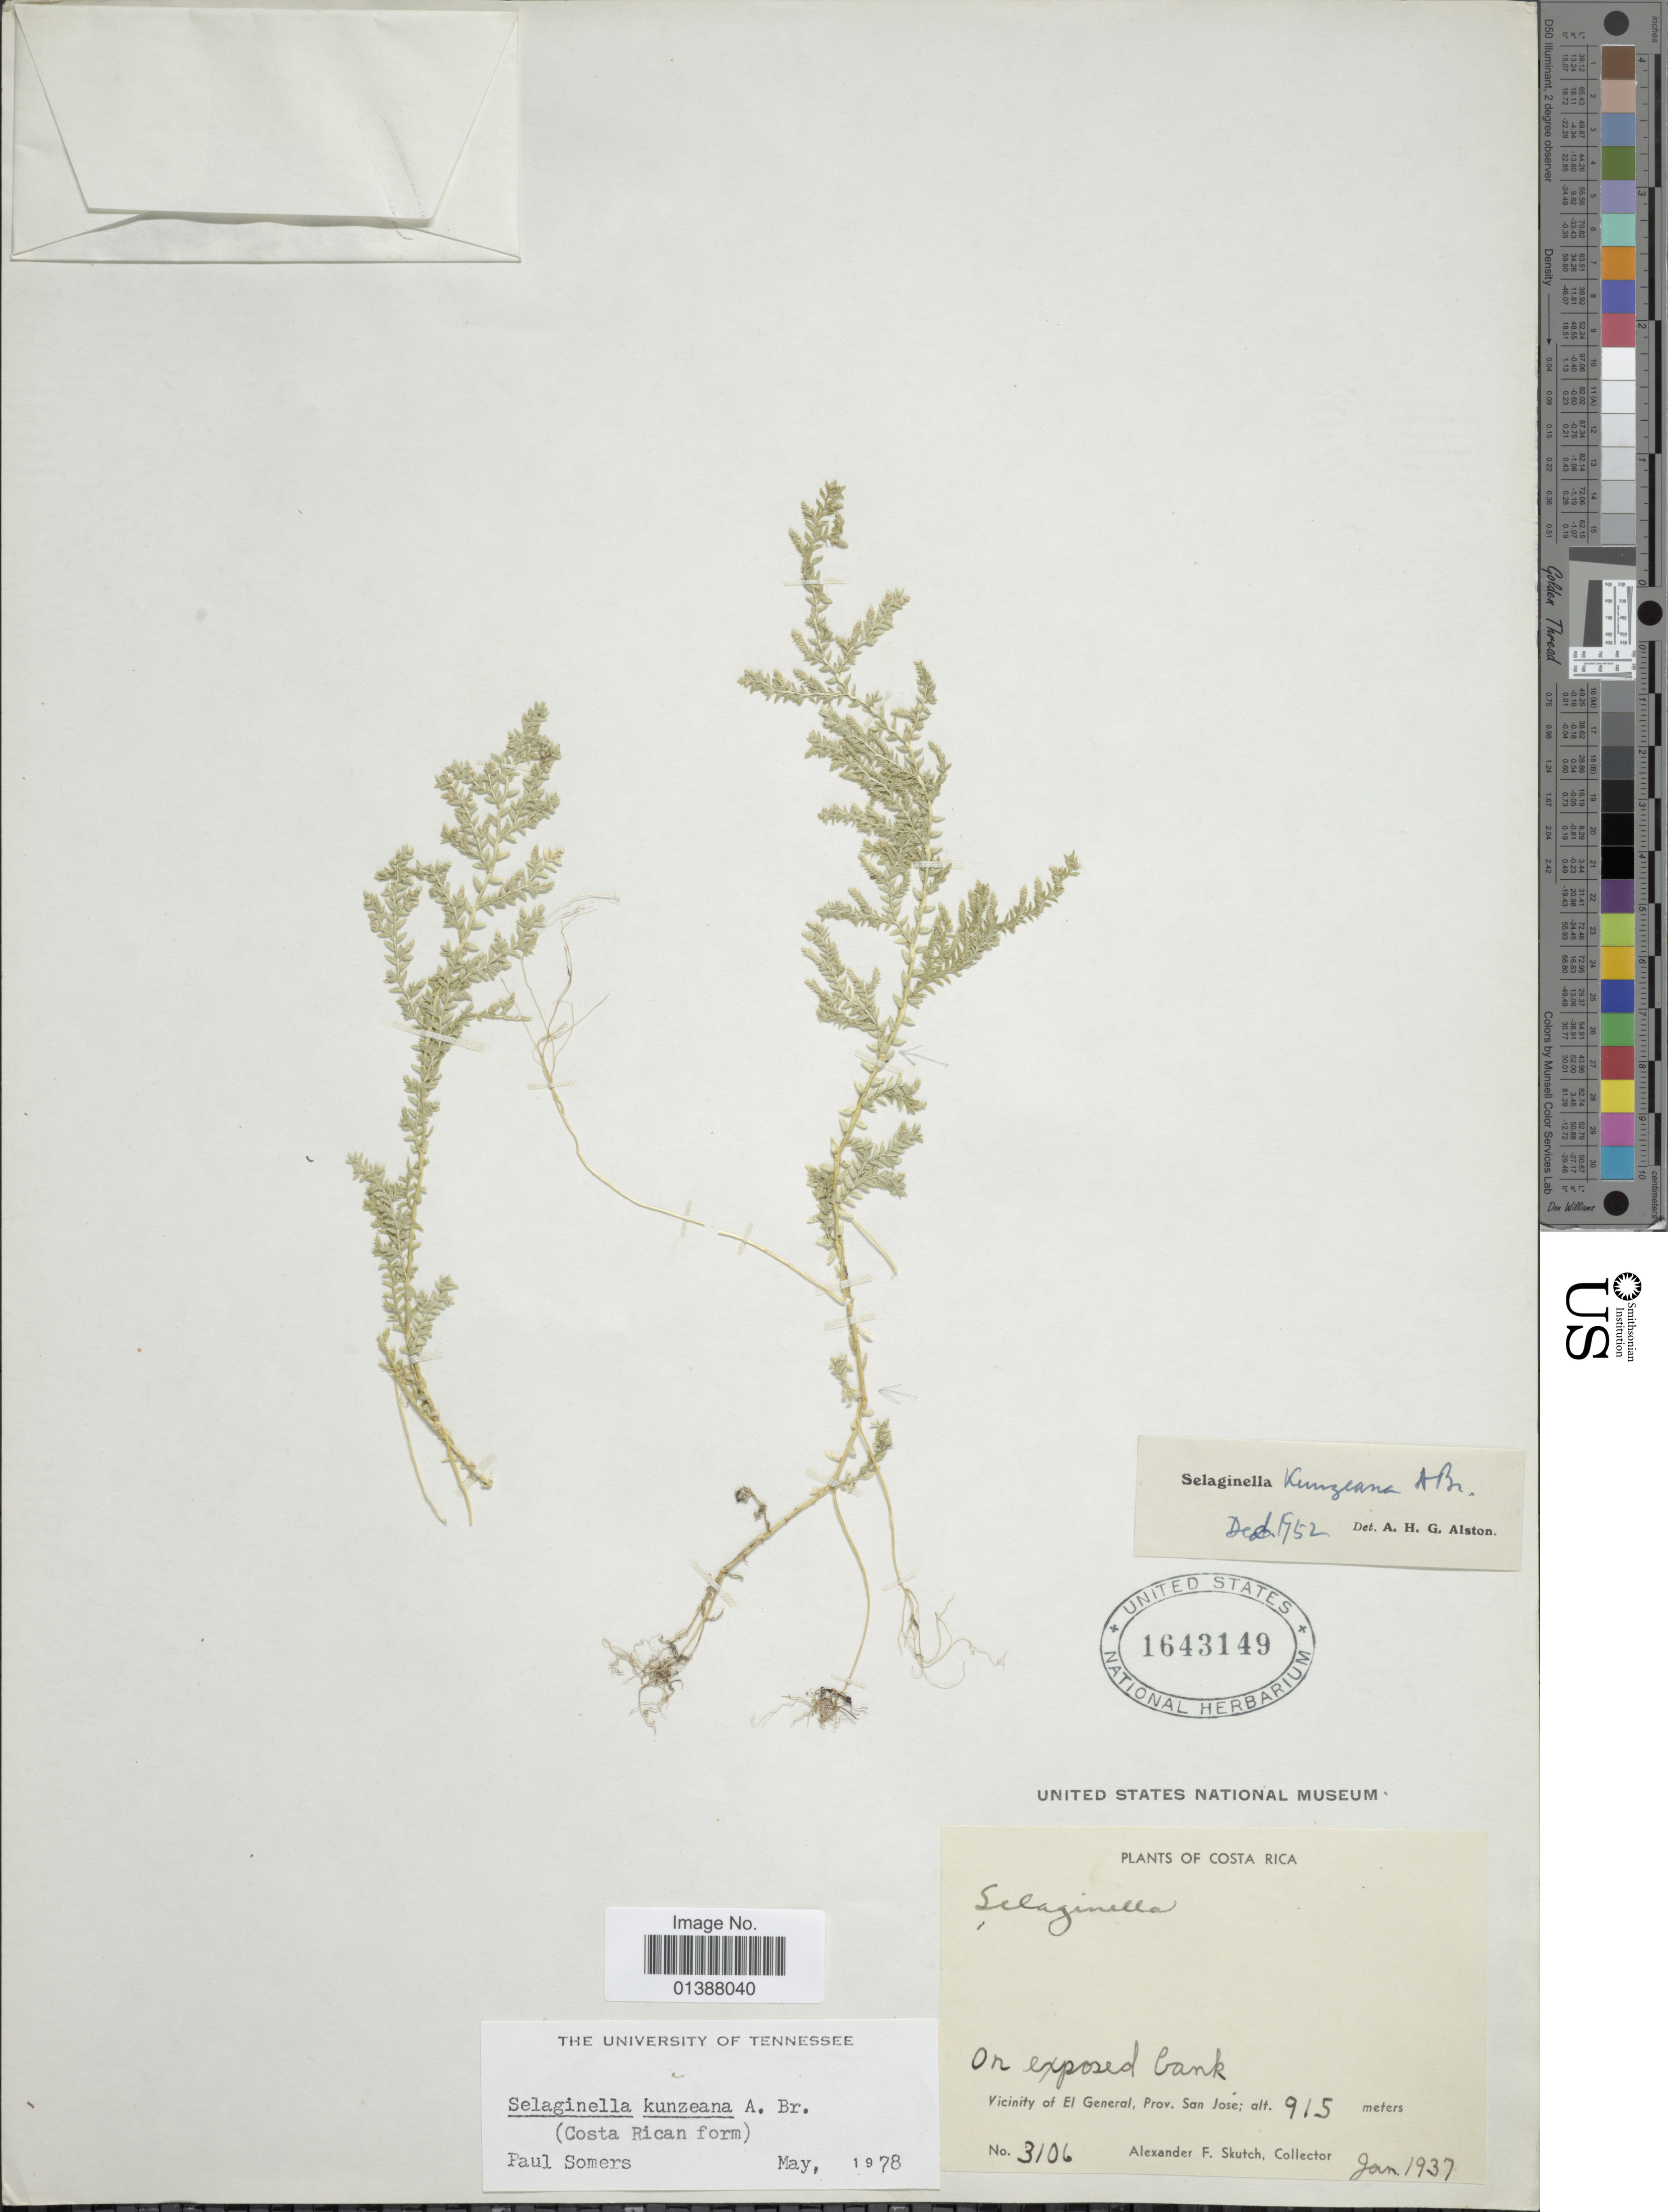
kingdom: Plantae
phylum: Tracheophyta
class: Lycopodiopsida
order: Selaginellales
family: Selaginellaceae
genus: Selaginella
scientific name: Selaginella kunzeana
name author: A. Br.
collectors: A. F. Skutch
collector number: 3106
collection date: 1937-01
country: Costa Rica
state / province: San José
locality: Vicinity of El General, prov San Jose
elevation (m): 915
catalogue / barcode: US 1643149